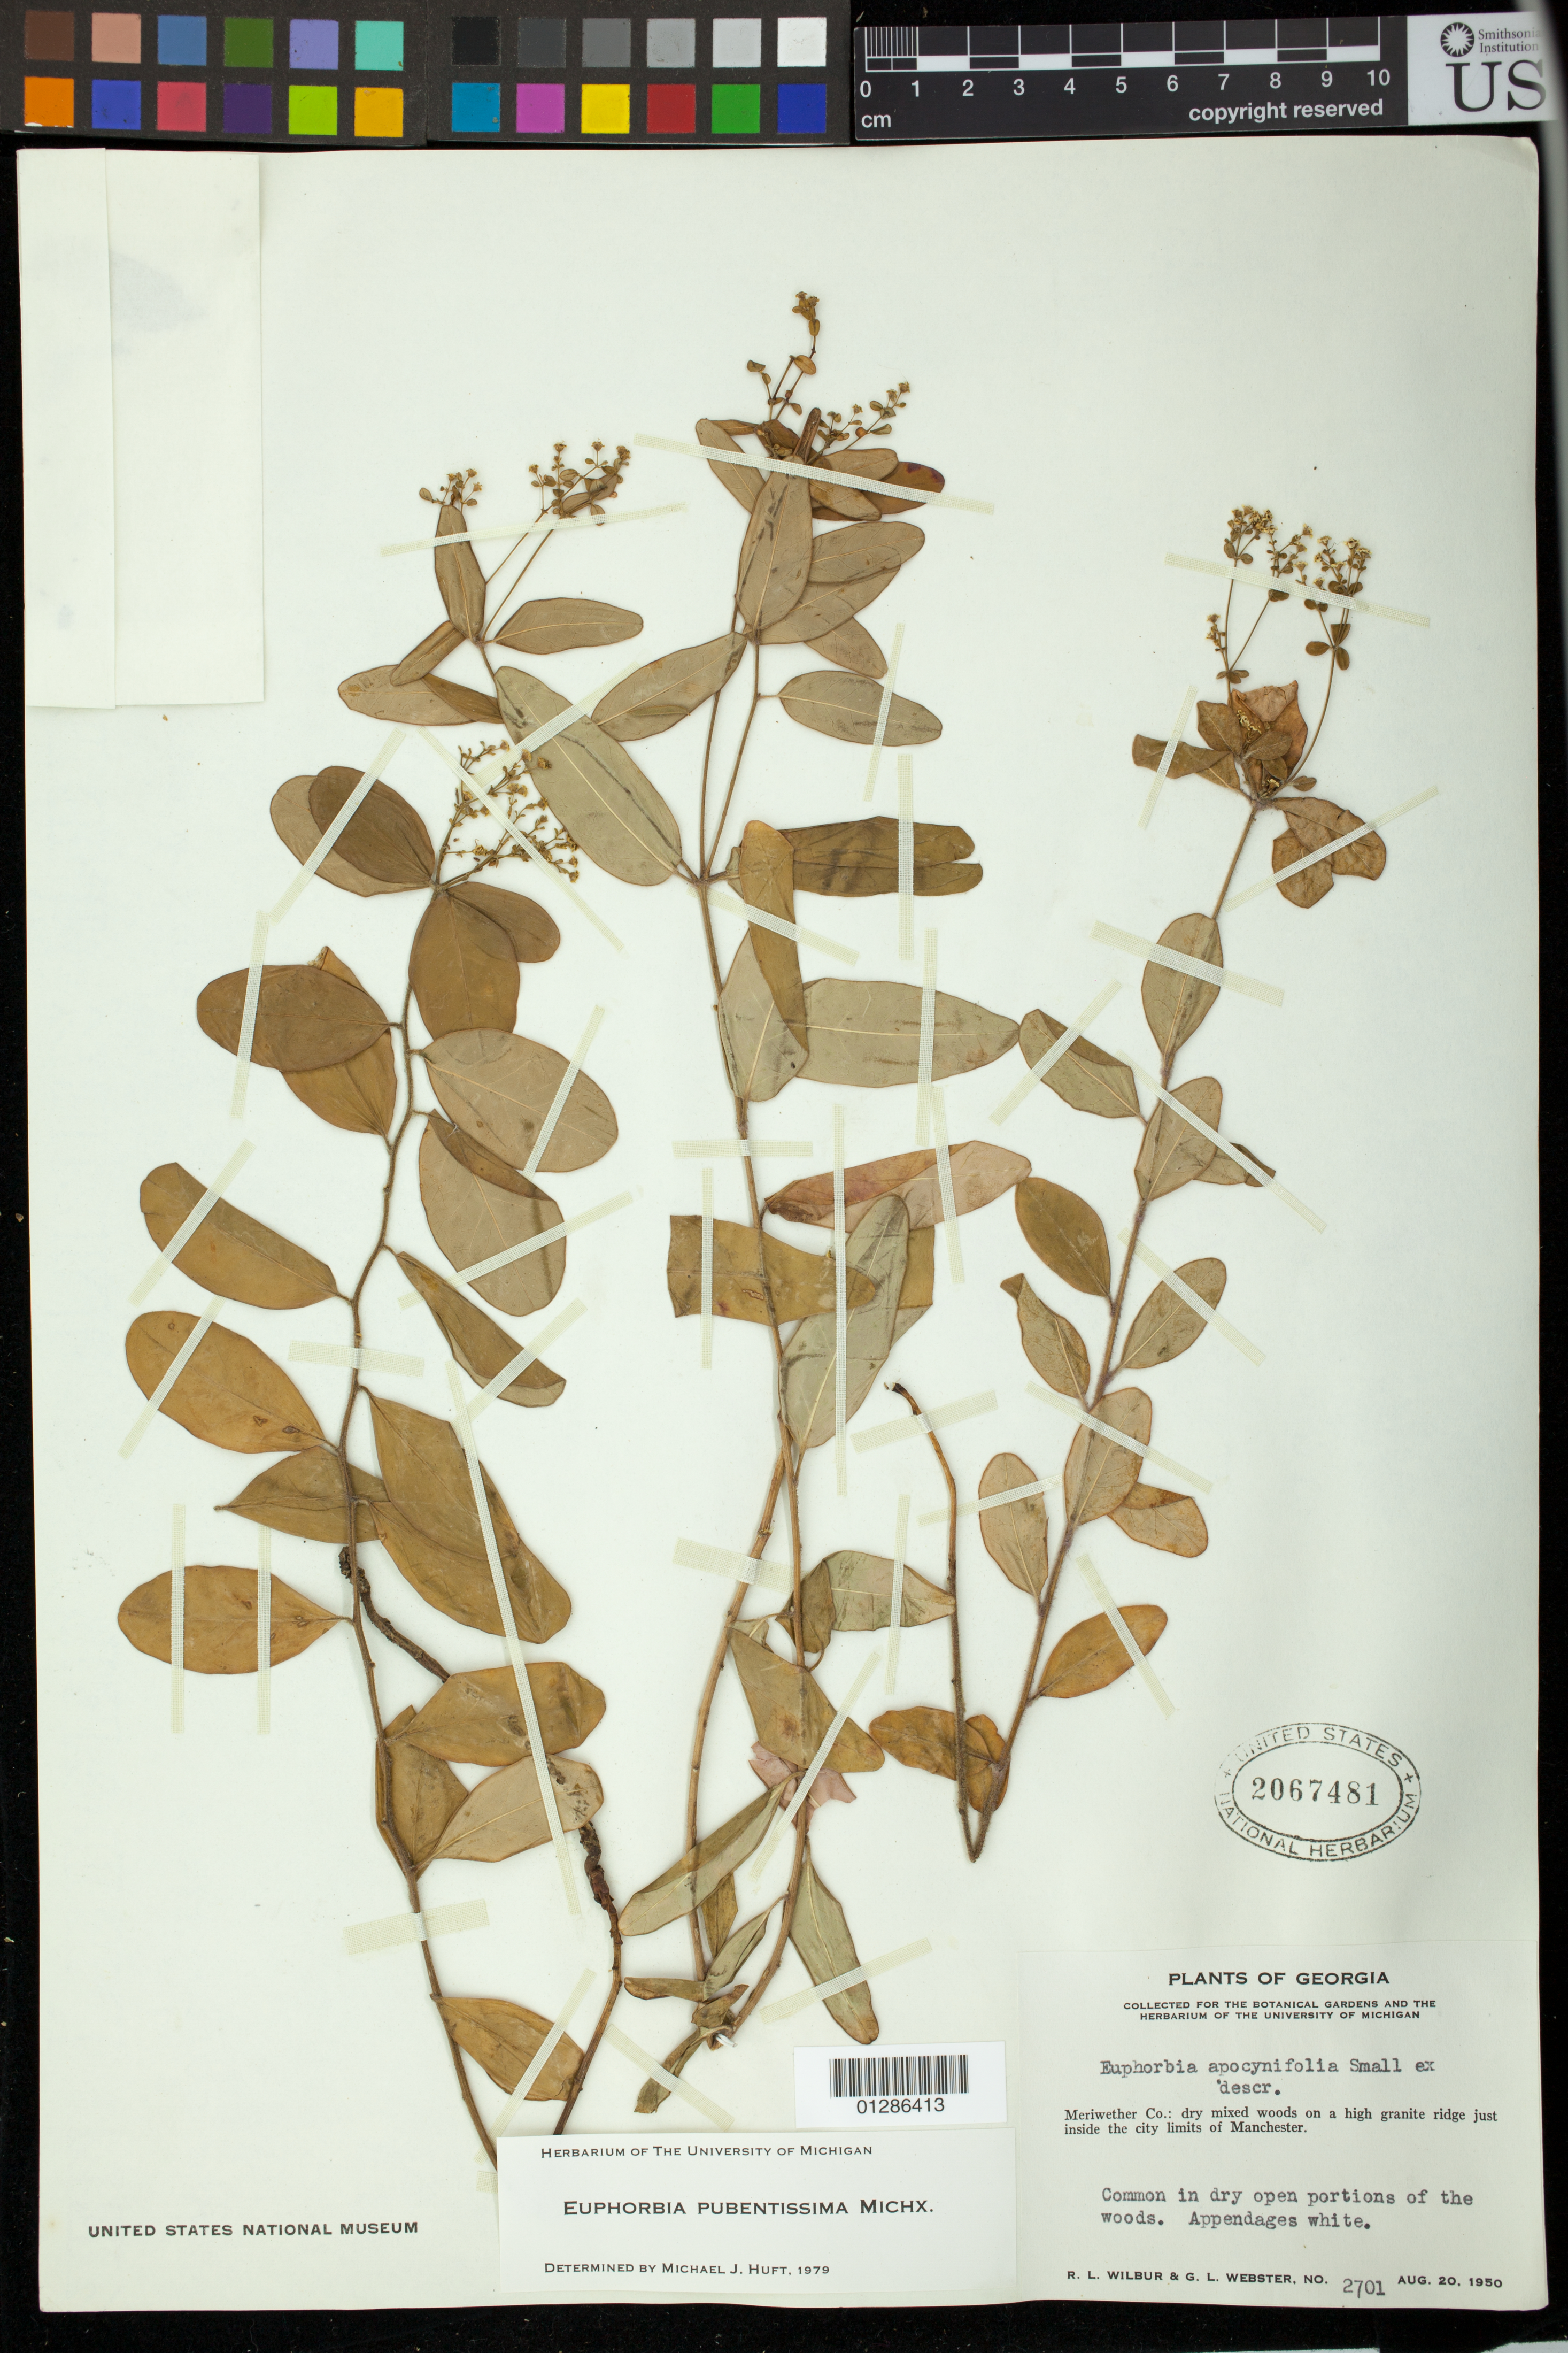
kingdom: Plantae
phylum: Tracheophyta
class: Magnoliopsida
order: Malpighiales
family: Euphorbiaceae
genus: Euphorbia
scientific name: Euphorbia pubentissima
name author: Michx.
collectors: R. L. Wilbur & G. L. Webster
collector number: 2701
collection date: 1950-08-20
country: United States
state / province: Georgia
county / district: Meriwether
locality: dry mixed woods on a high granite ridge inside the city limits of Manchester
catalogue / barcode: US 2067481